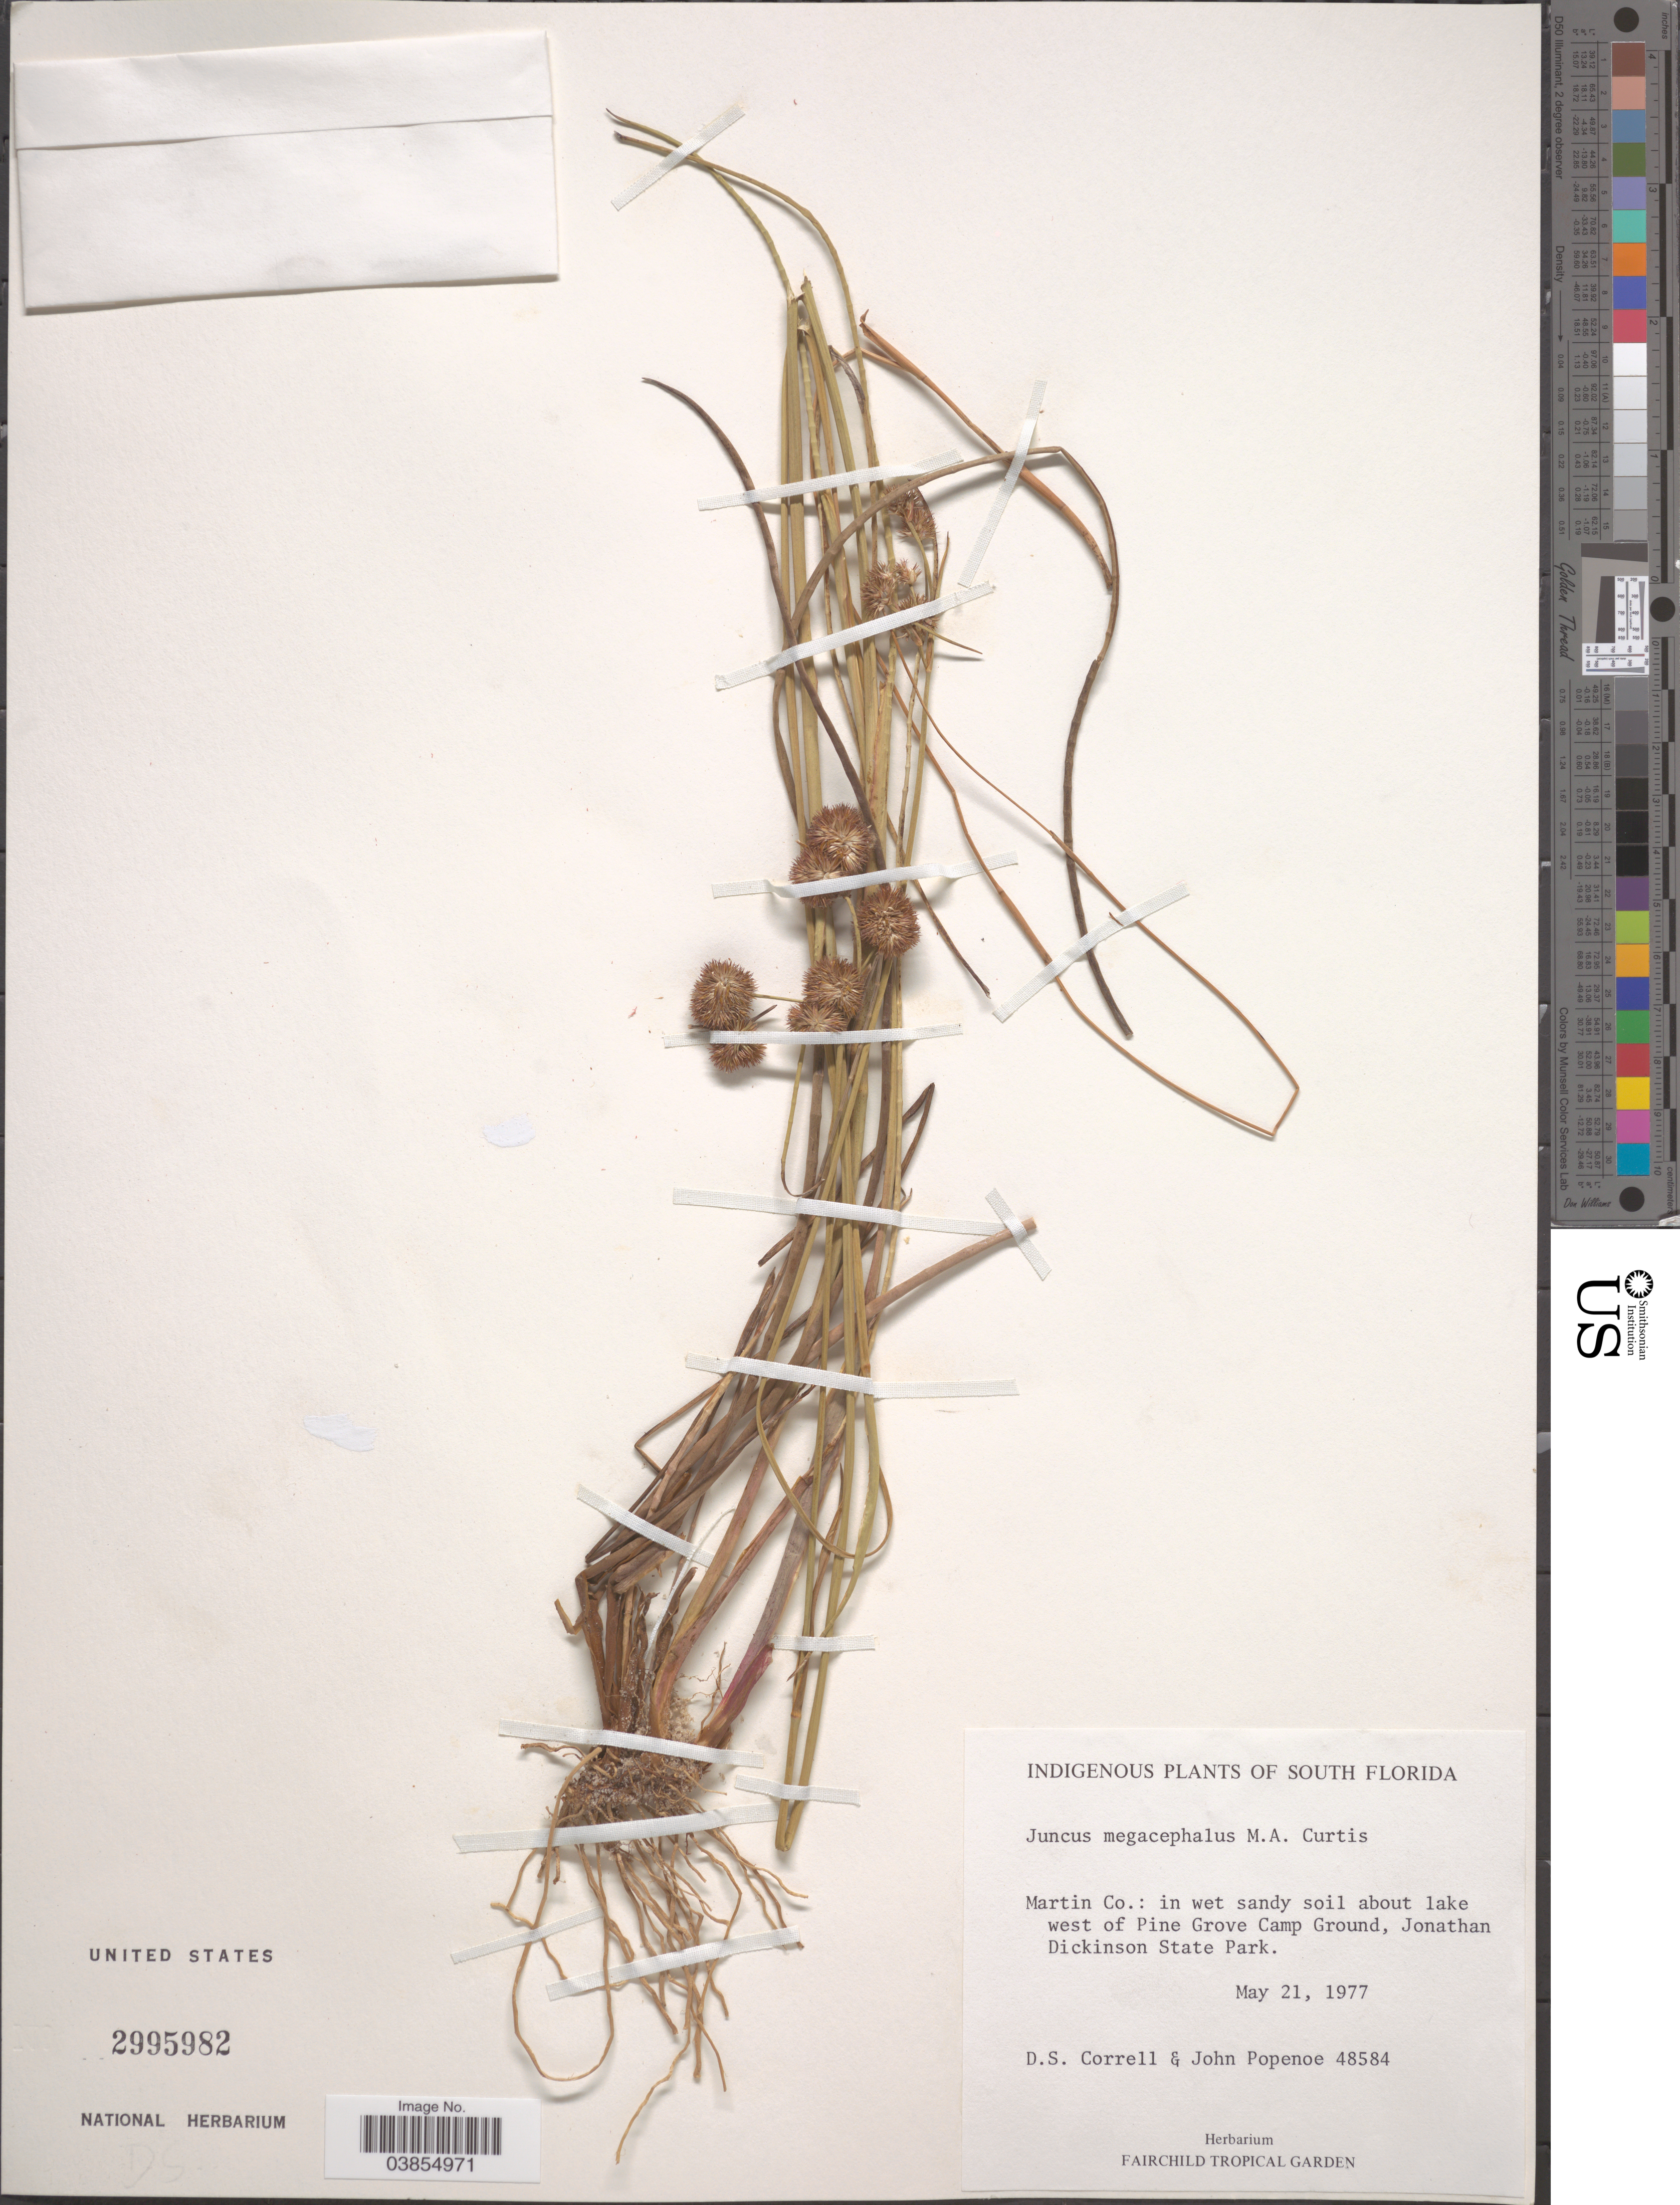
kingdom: Plantae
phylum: Tracheophyta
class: Liliopsida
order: Poales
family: Juncaceae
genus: Juncus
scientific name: Juncus megacephalus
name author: M.A. Curtis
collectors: D. S. Correll & J. Popenoe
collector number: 48584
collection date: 1977-05-21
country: United States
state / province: Florida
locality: South Florida. Martin Co.: in wet sandy soil about lake west of Pine Grove Camp Ground, Jonathan Dickinson State Park.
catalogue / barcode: US 2995982